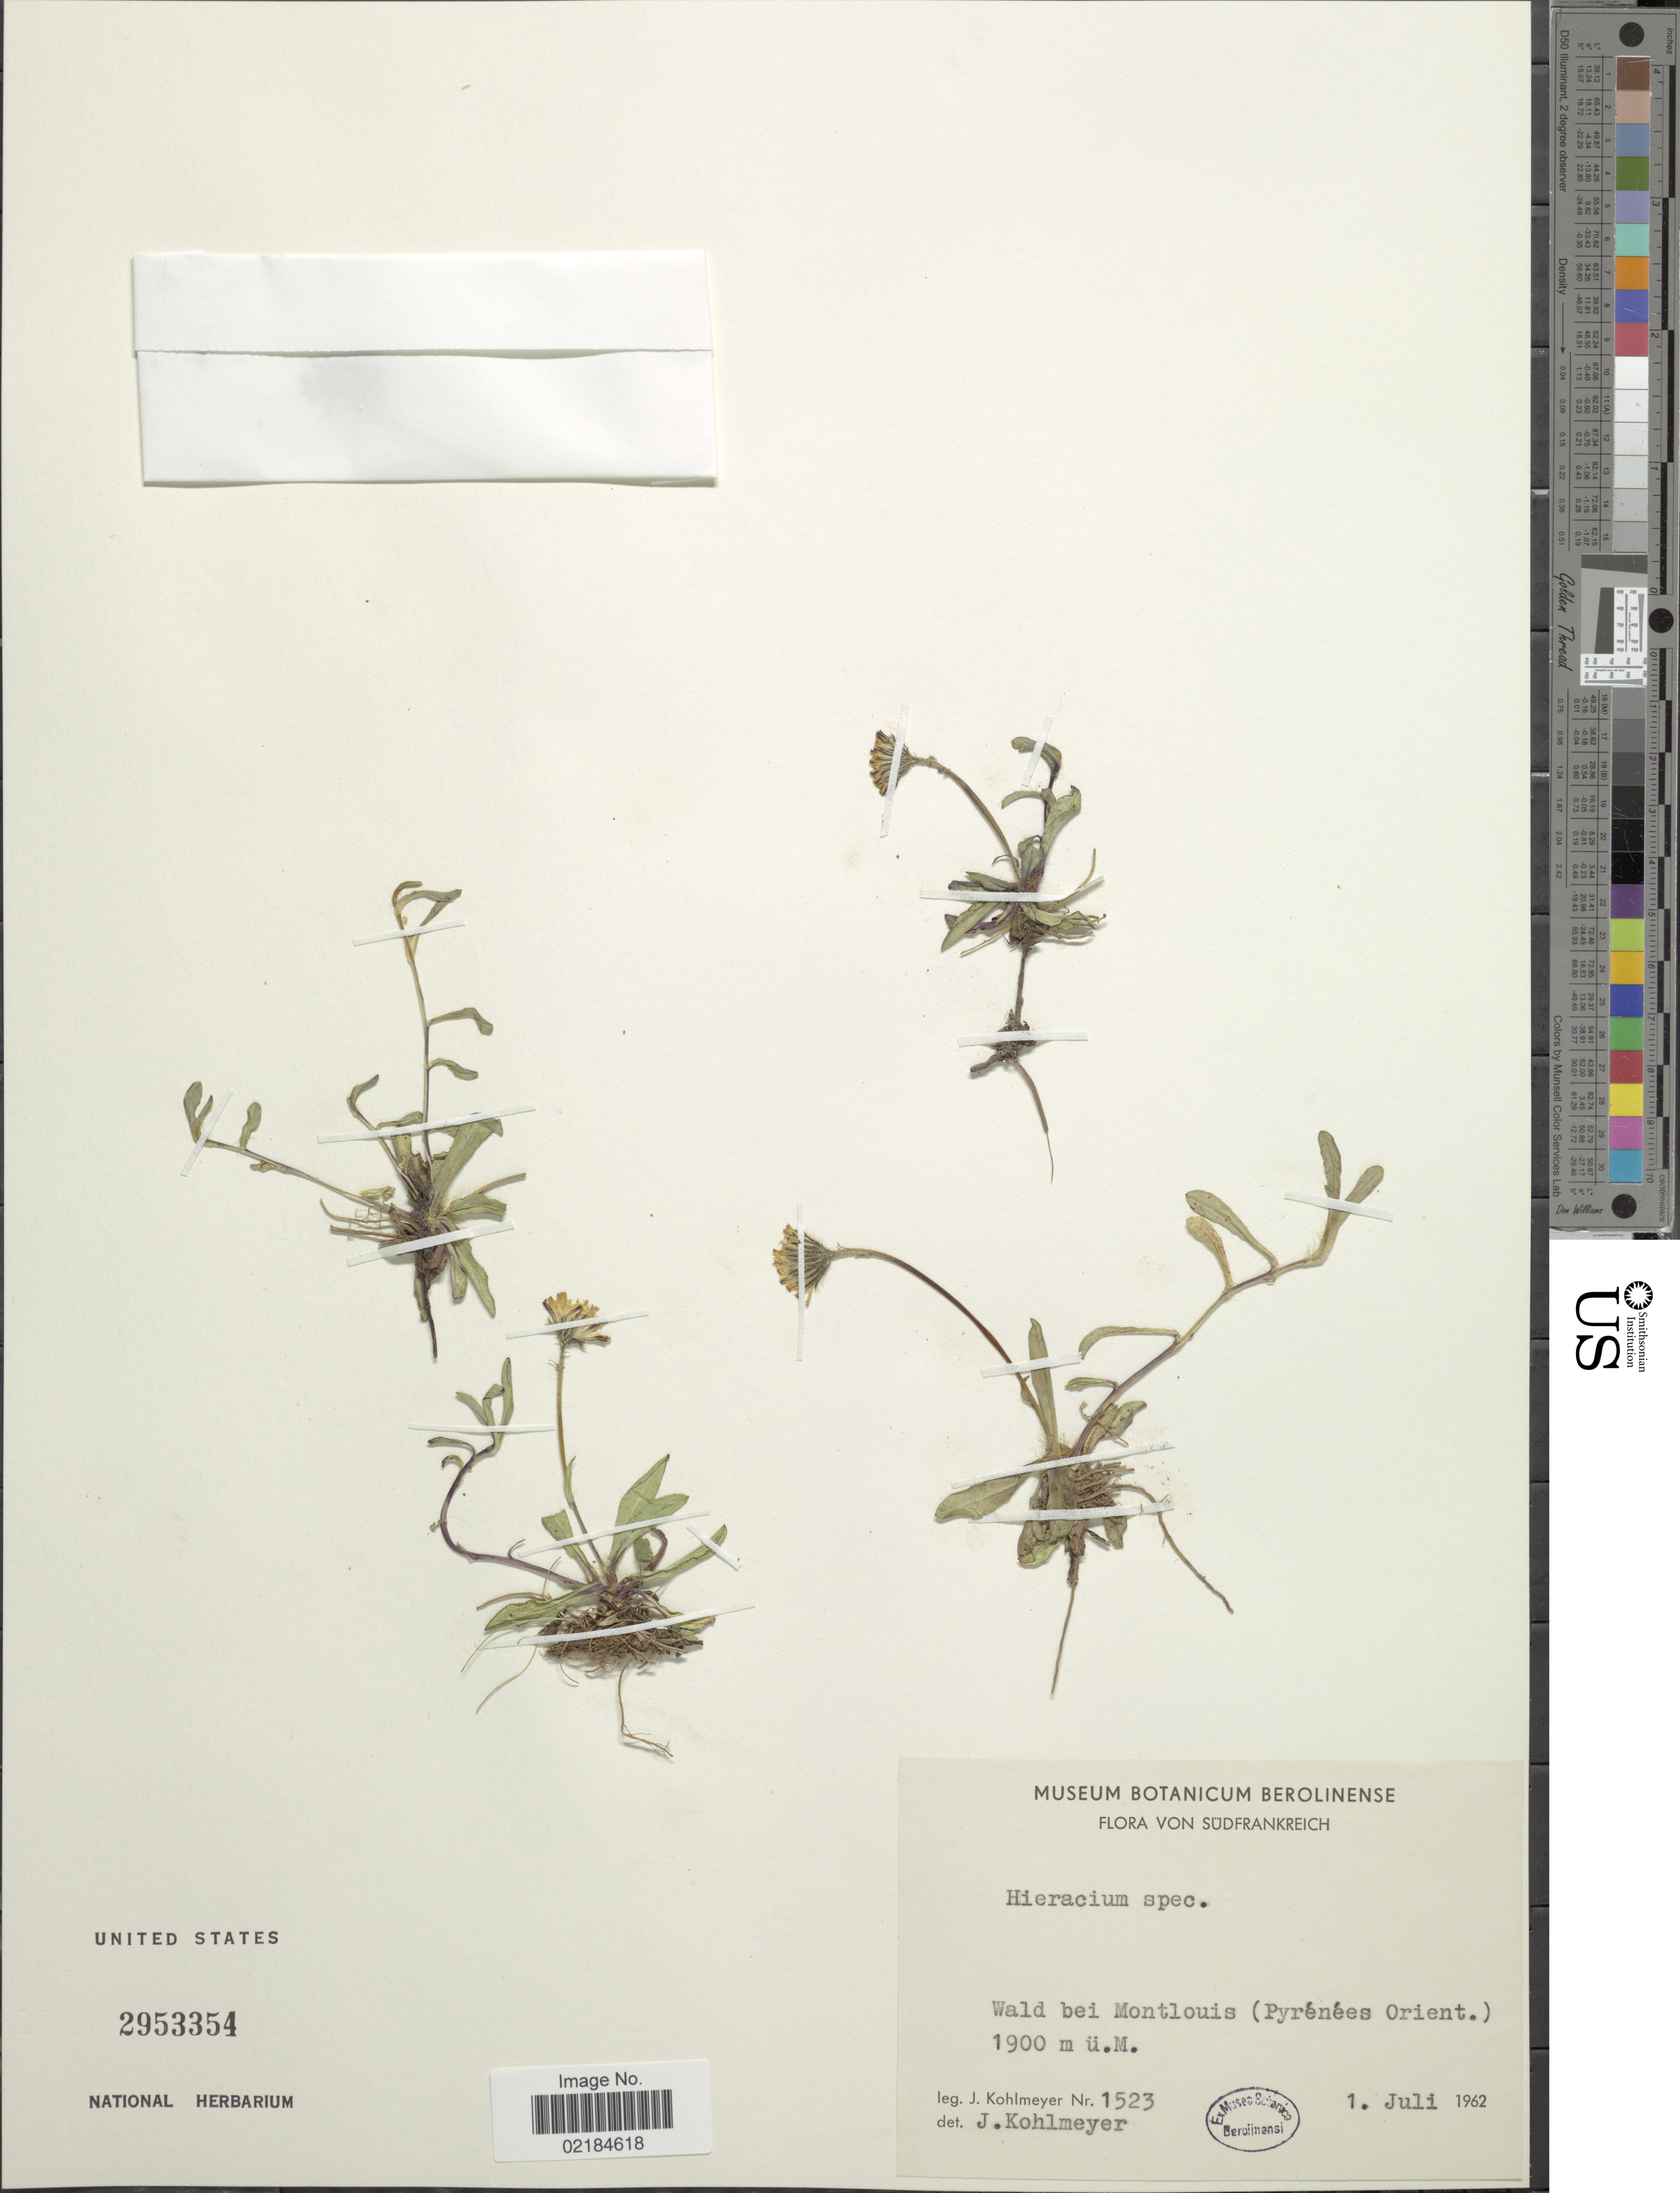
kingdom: Plantae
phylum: Tracheophyta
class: Magnoliopsida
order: Asterales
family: Asteraceae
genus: Hieracium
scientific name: Hieracium repandulare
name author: Druce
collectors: J. Kohlmeyer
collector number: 1523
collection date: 1962-07-01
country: France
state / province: Occitanie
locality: Wald bei Montlouis (Pyrenees Orient.) Von Sudfrankreich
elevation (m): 1900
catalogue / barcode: US 2953354